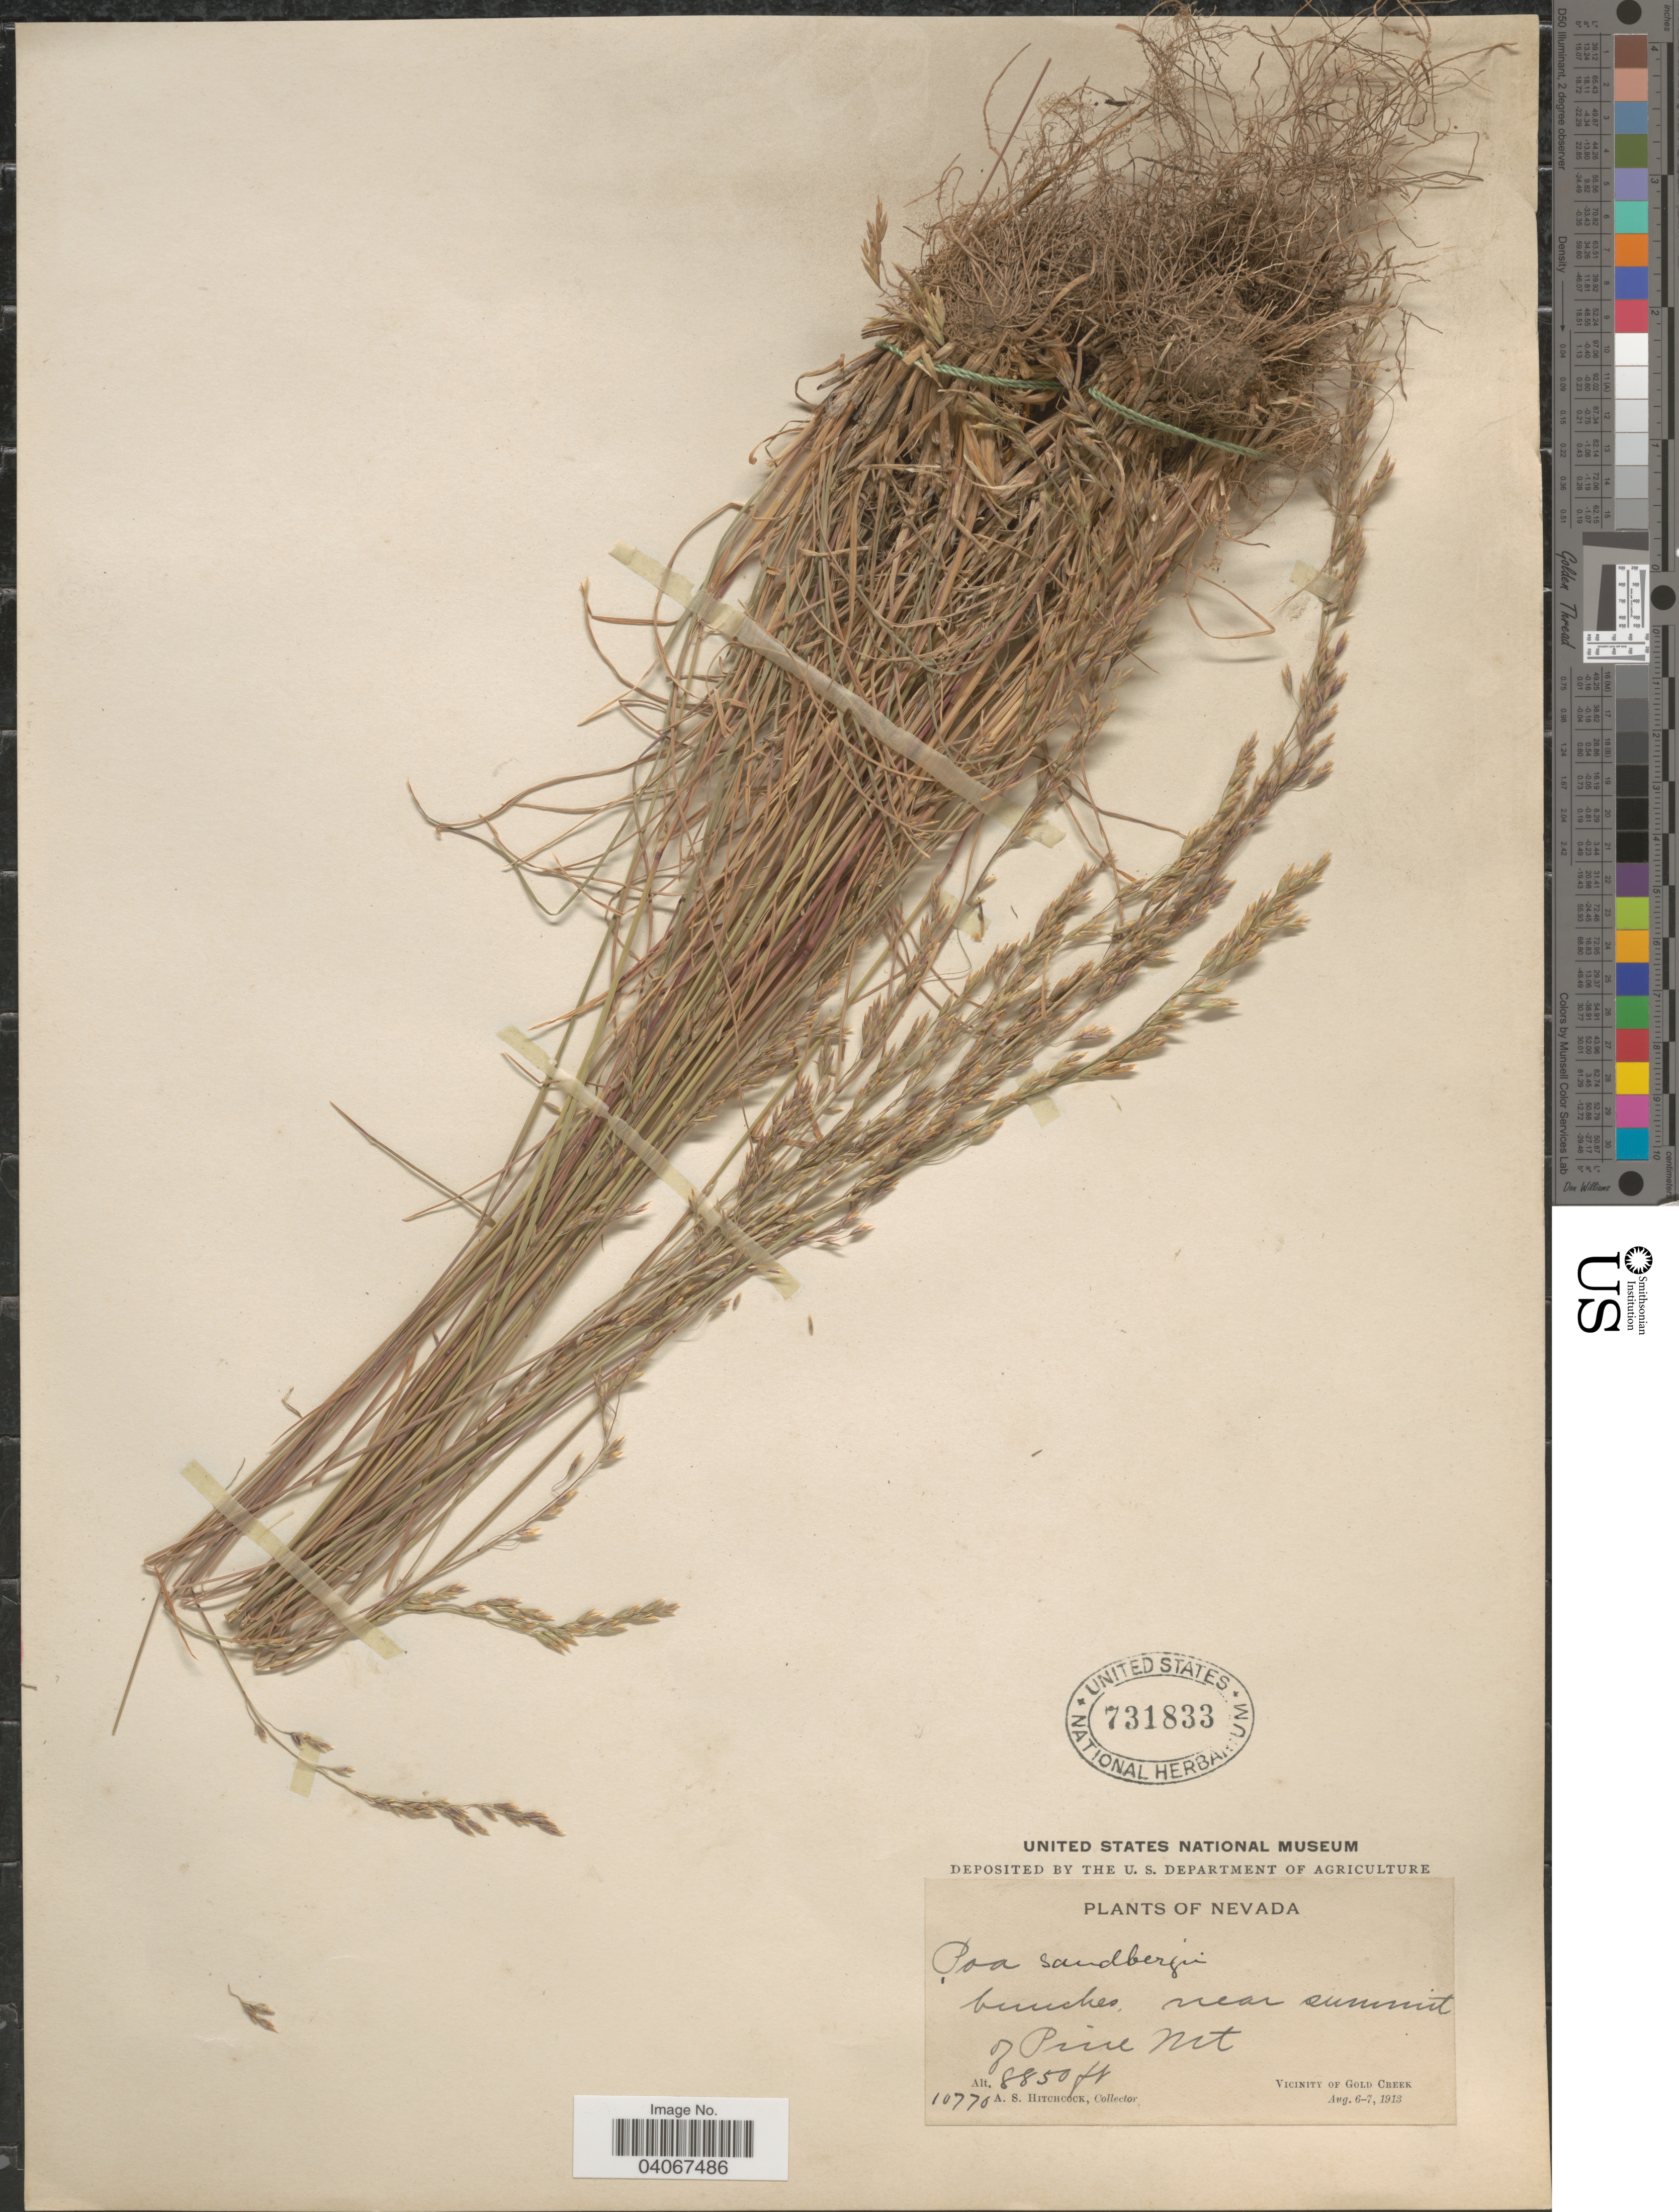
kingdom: Plantae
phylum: Tracheophyta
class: Liliopsida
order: Poales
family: Poaceae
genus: Poa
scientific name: Poa secunda subsp. secunda var. secunda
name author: J. Presl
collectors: A. S. Hitchcock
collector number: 10770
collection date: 1913-08-06/1913-08-07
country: United States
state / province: Nevada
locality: Near summit of Pine Mt. Vicinity of Gold Creek.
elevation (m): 2697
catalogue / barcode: US 731833